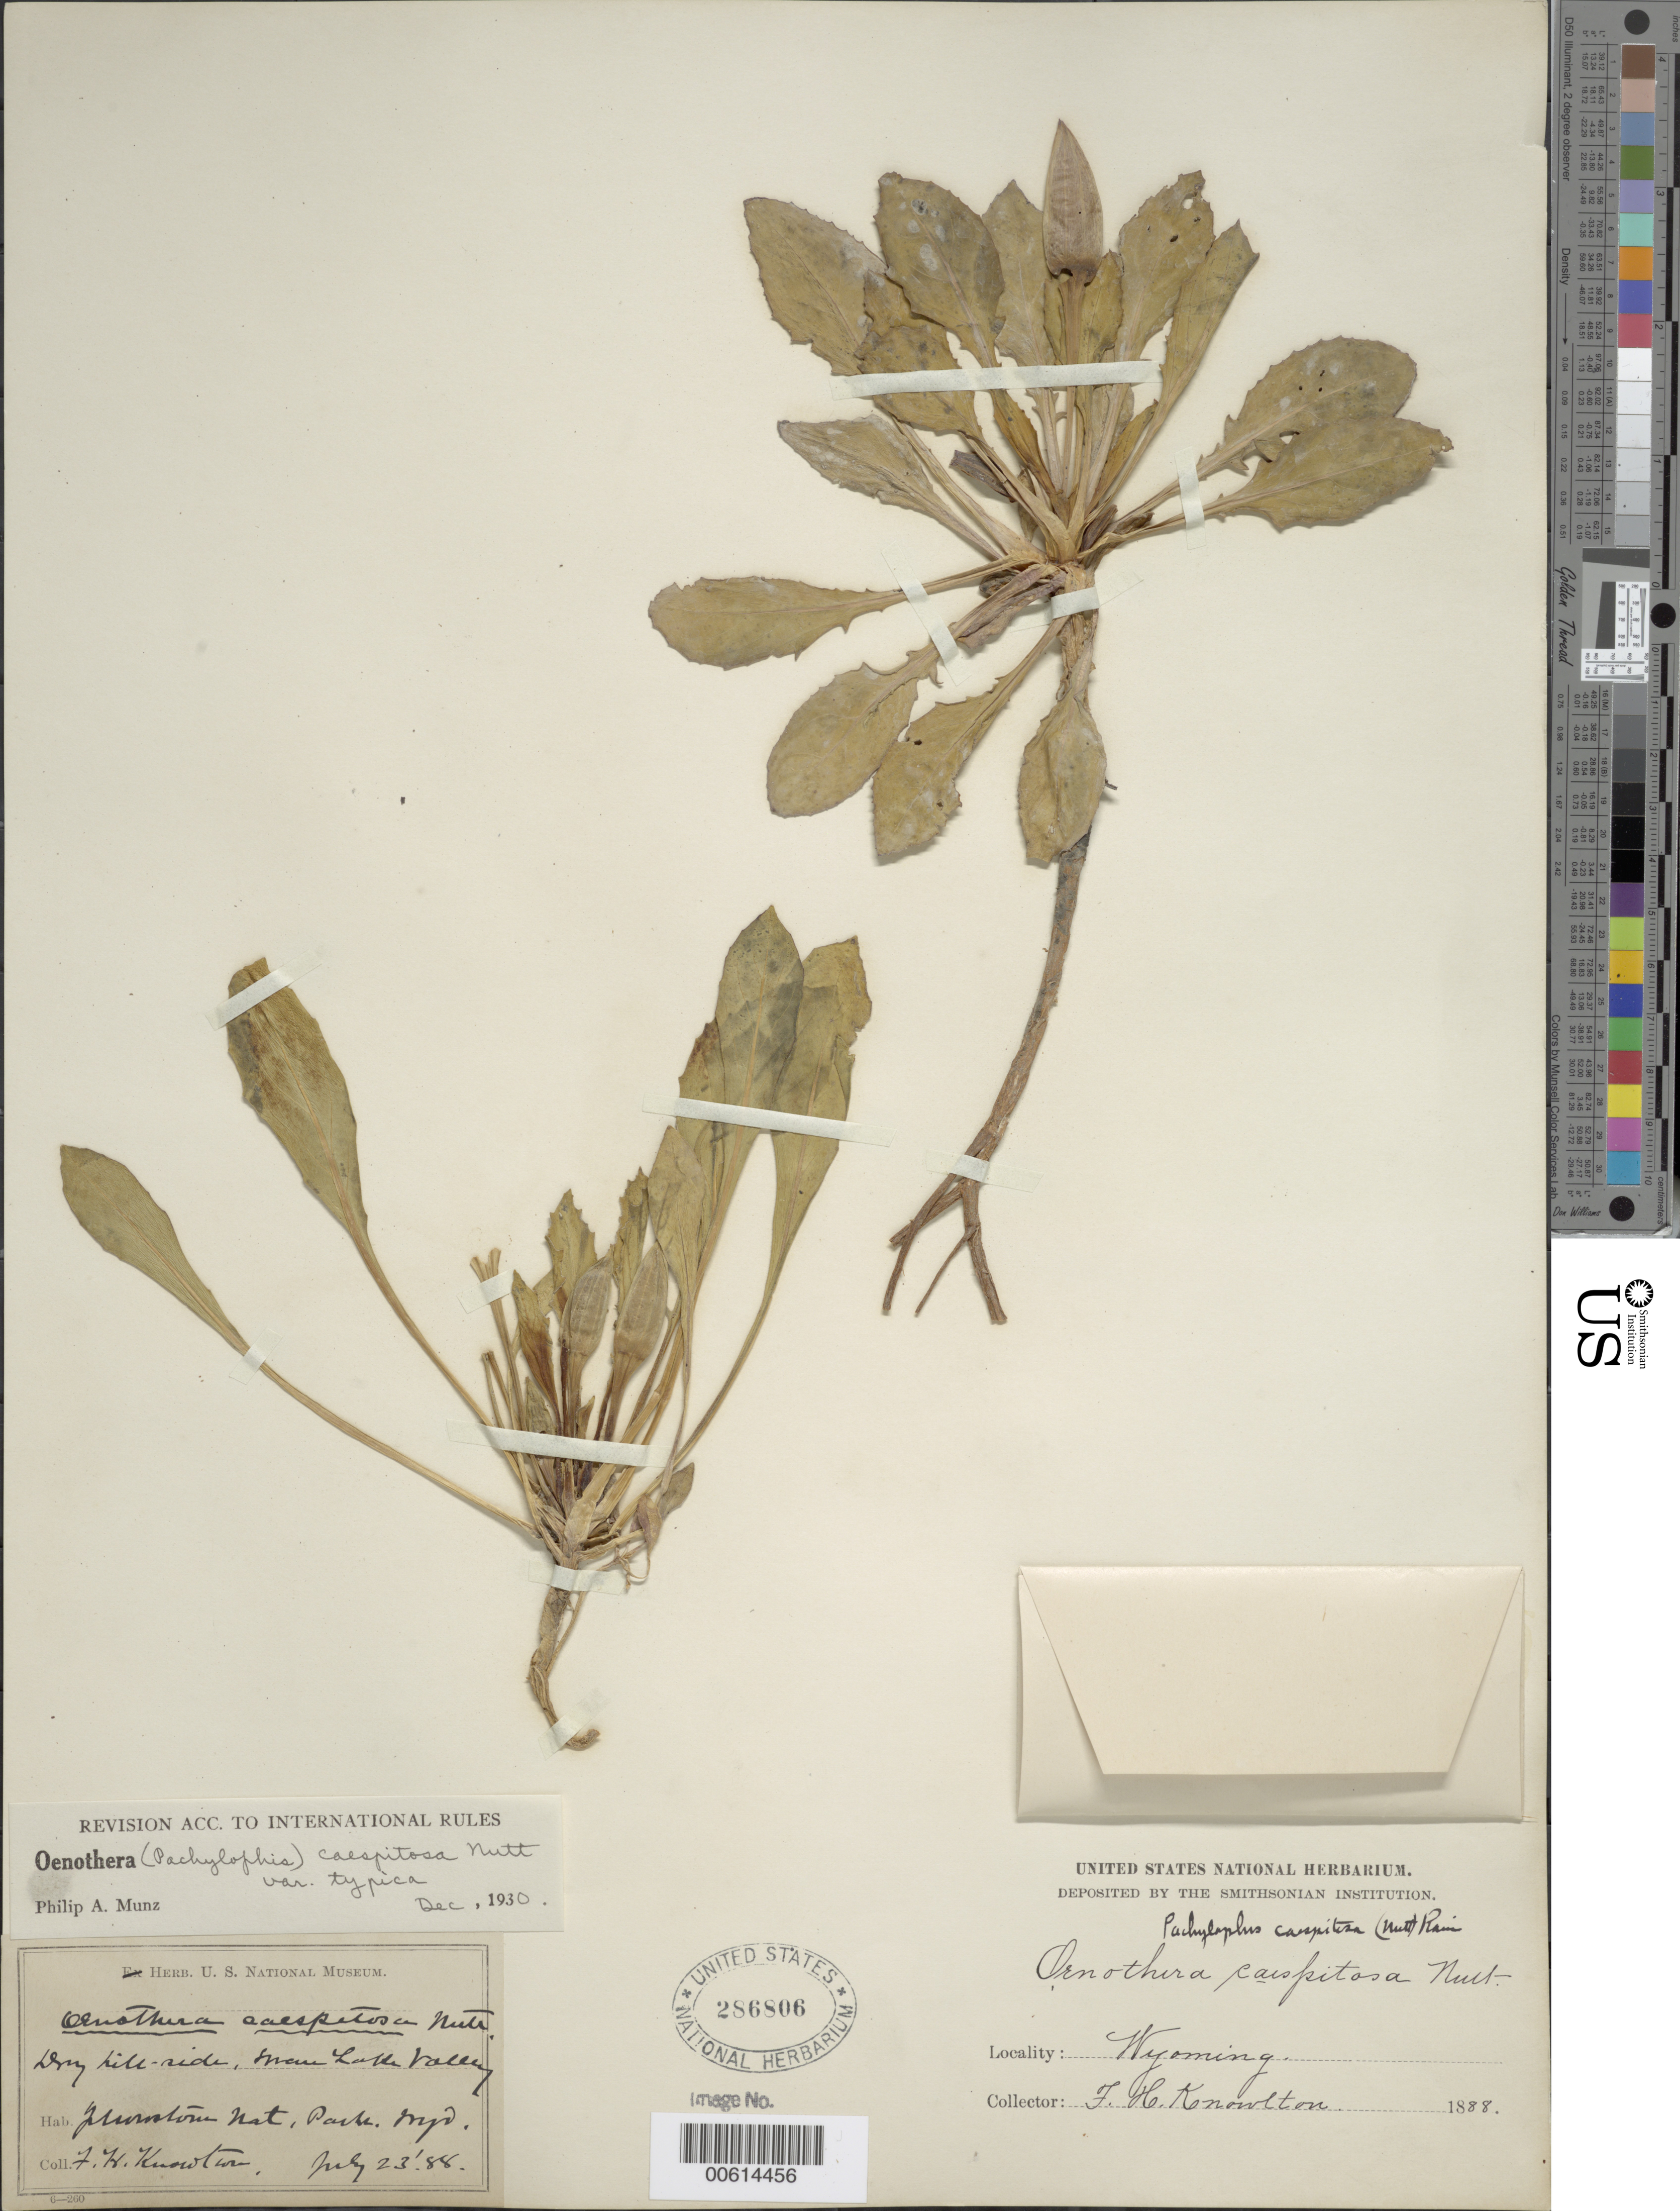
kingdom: Plantae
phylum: Tracheophyta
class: Magnoliopsida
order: Myrtales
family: Onagraceae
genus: Oenothera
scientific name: Oenothera cespitosa subsp. cespitosa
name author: Nutt.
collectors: F. H. Knowlton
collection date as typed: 28 Jul 1888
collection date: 1888-07-28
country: United States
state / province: Wyoming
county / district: Park / Teton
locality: Yellowstone National Park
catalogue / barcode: US 286806